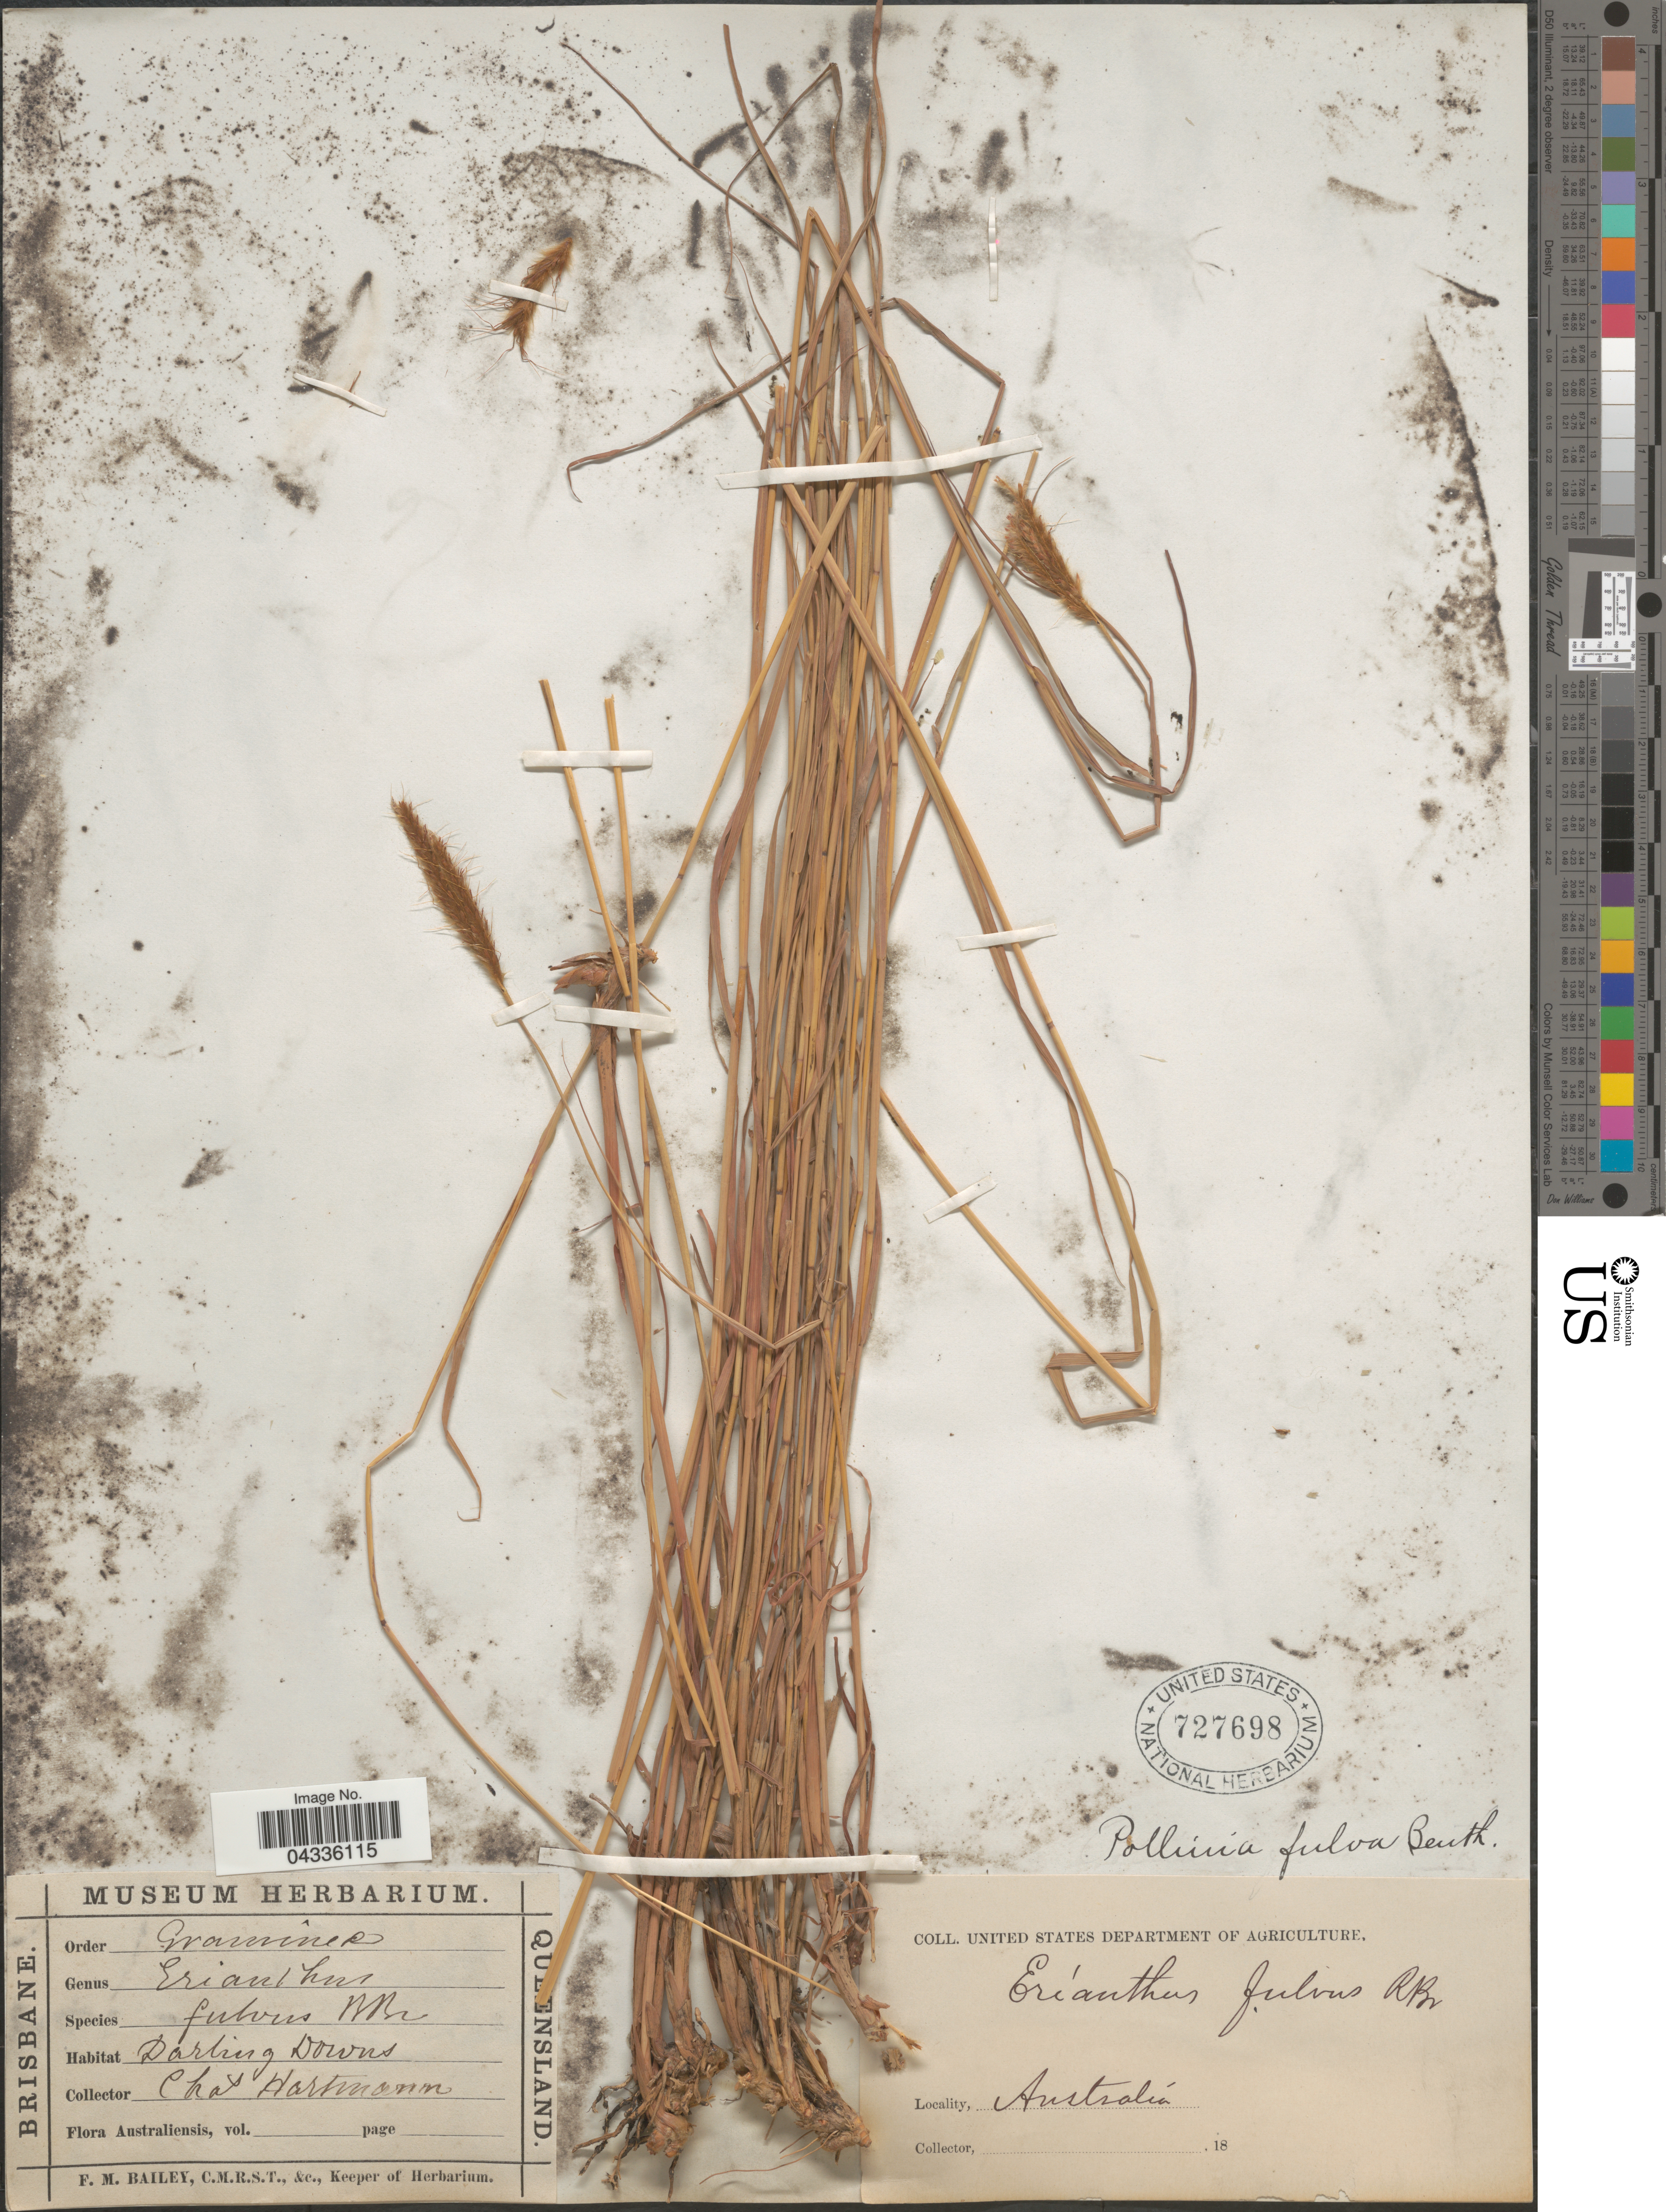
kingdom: Plantae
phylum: Tracheophyta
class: Liliopsida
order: Poales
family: Poaceae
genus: Eulalia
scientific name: Eulalia aurea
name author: (Bory) Kunth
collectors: C. Hartmann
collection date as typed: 18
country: Australia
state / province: Queensland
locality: Darling Downs.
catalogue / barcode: US 727698